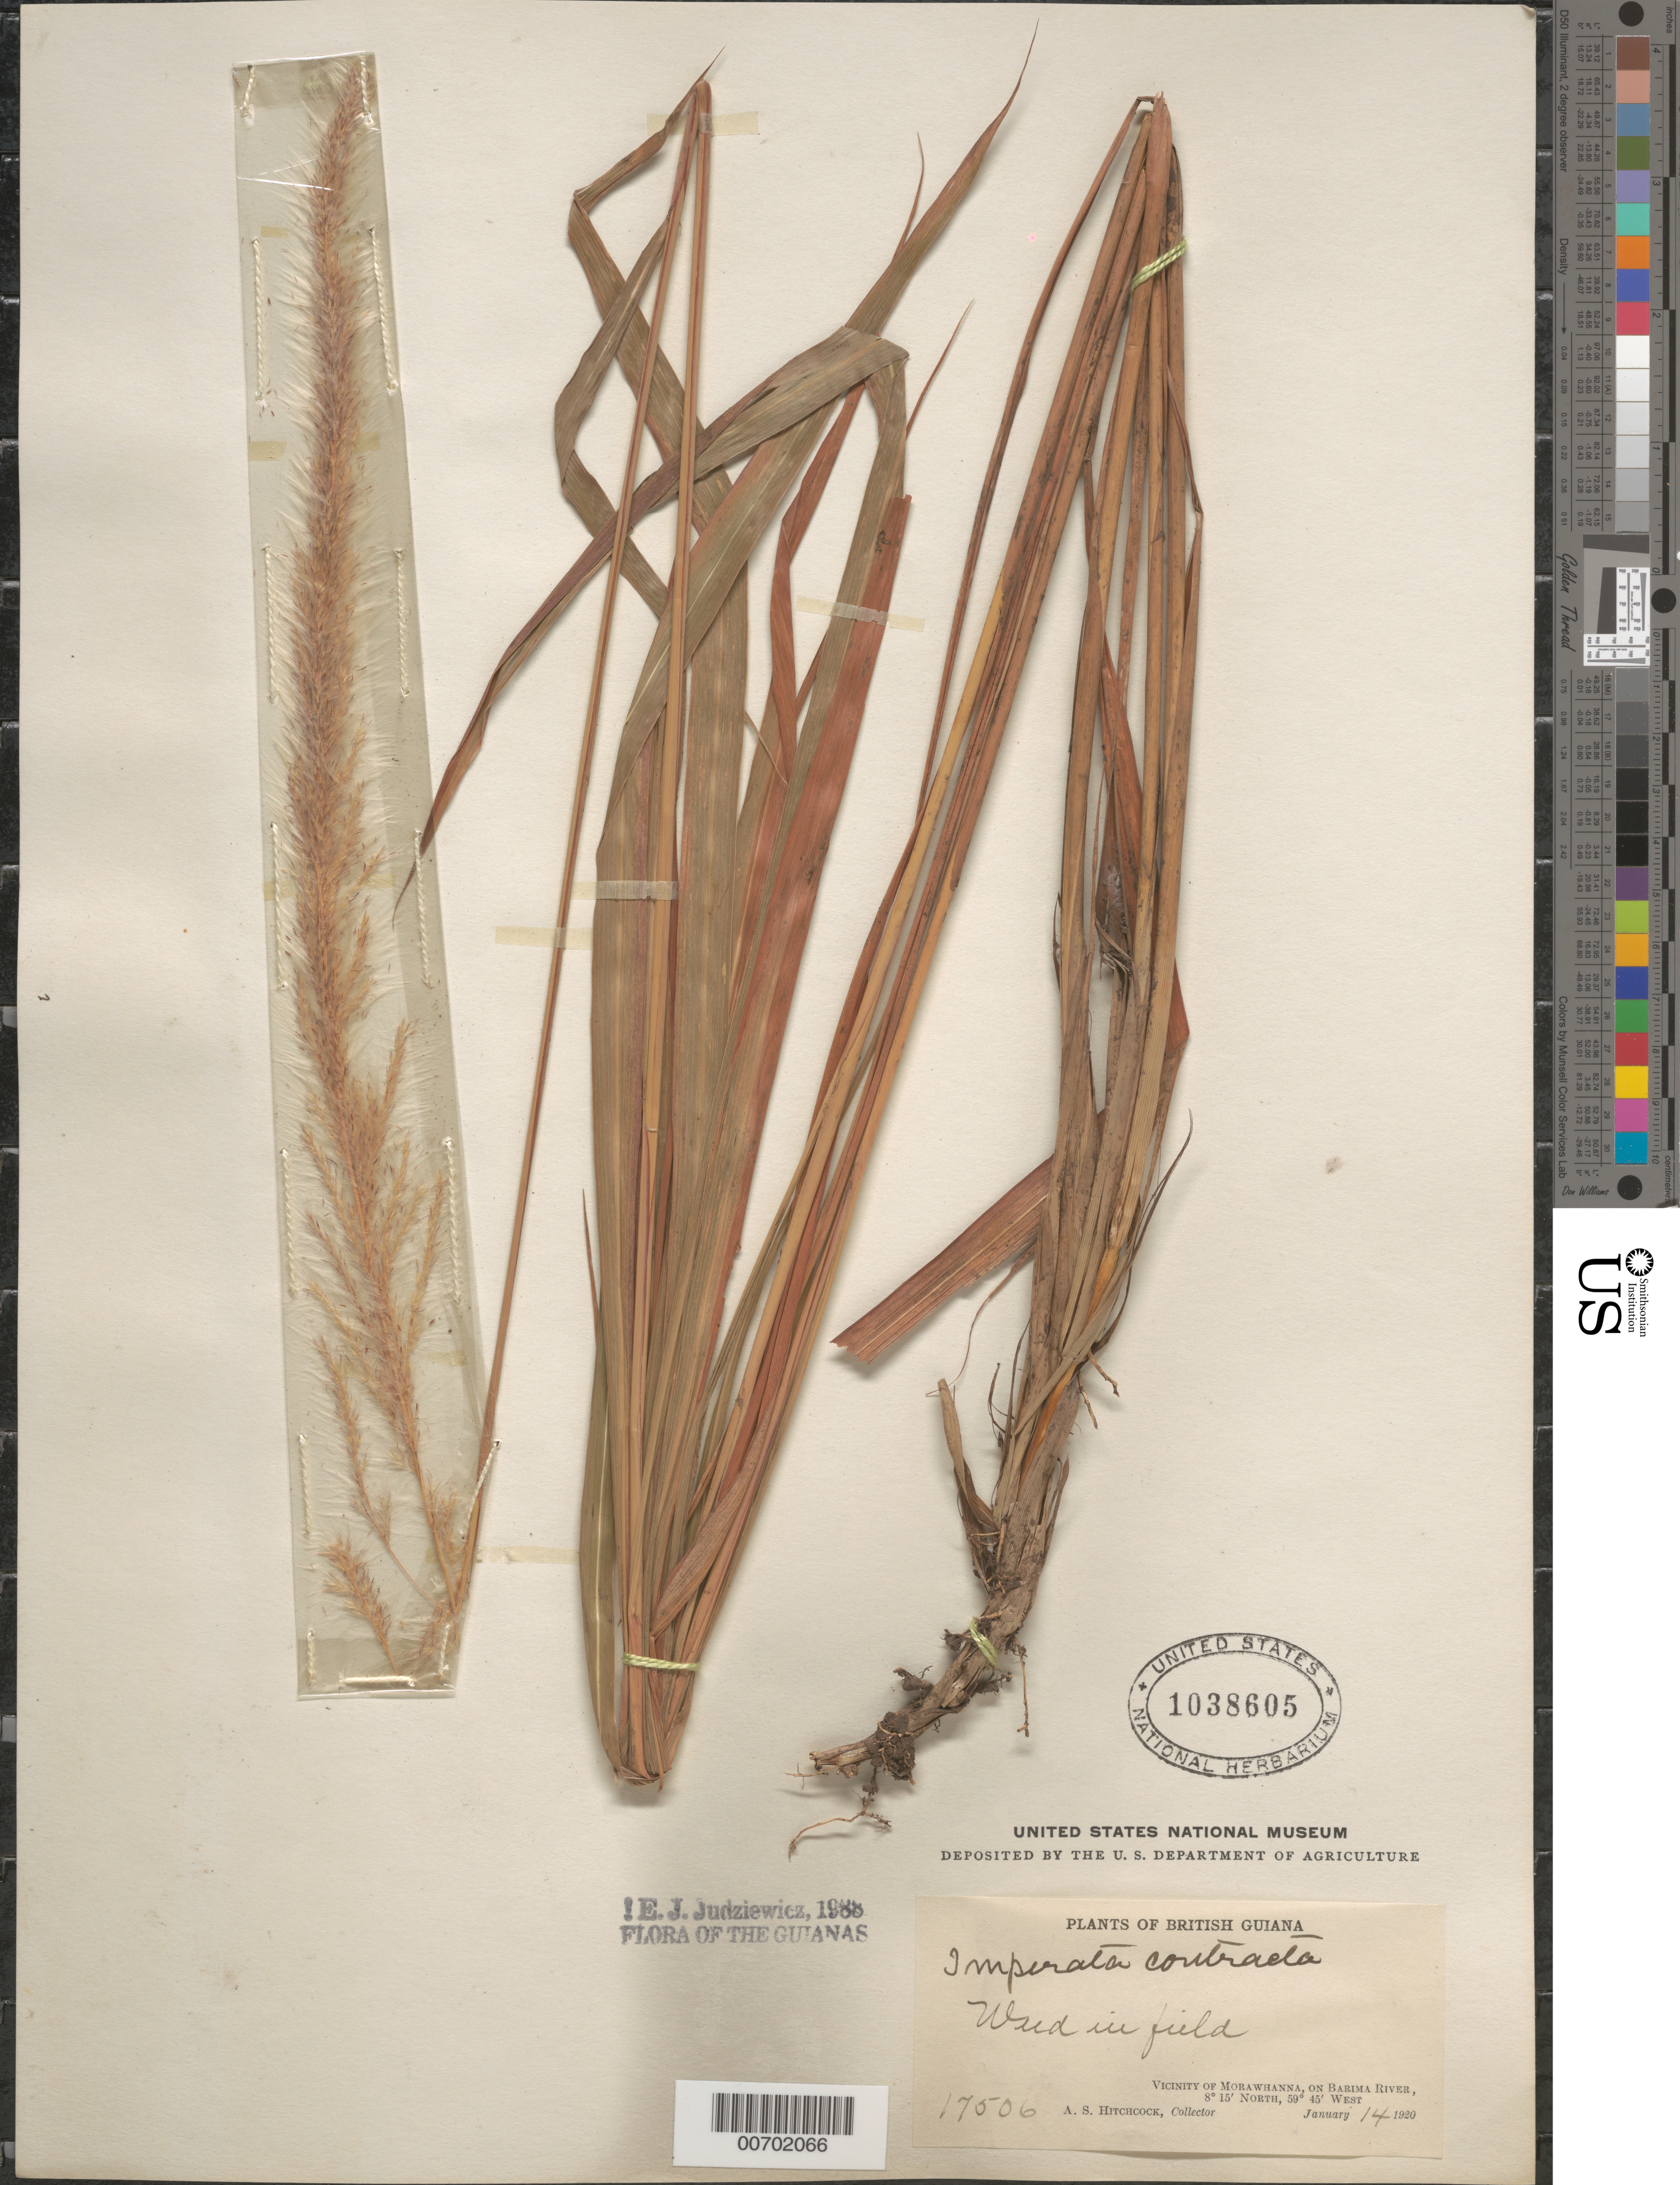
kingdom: Plantae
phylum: Tracheophyta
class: Liliopsida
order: Poales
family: Poaceae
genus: Imperata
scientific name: Imperata contracta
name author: (Kunth) Hitchc.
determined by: Judziewicz, E. J.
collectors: A. S. Hitchcock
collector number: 17506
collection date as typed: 14-Jan-20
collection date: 1920-01-14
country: Guyana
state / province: Barima-Waini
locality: Morawhanna, vic., Barima R.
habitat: In field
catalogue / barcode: US 1038605